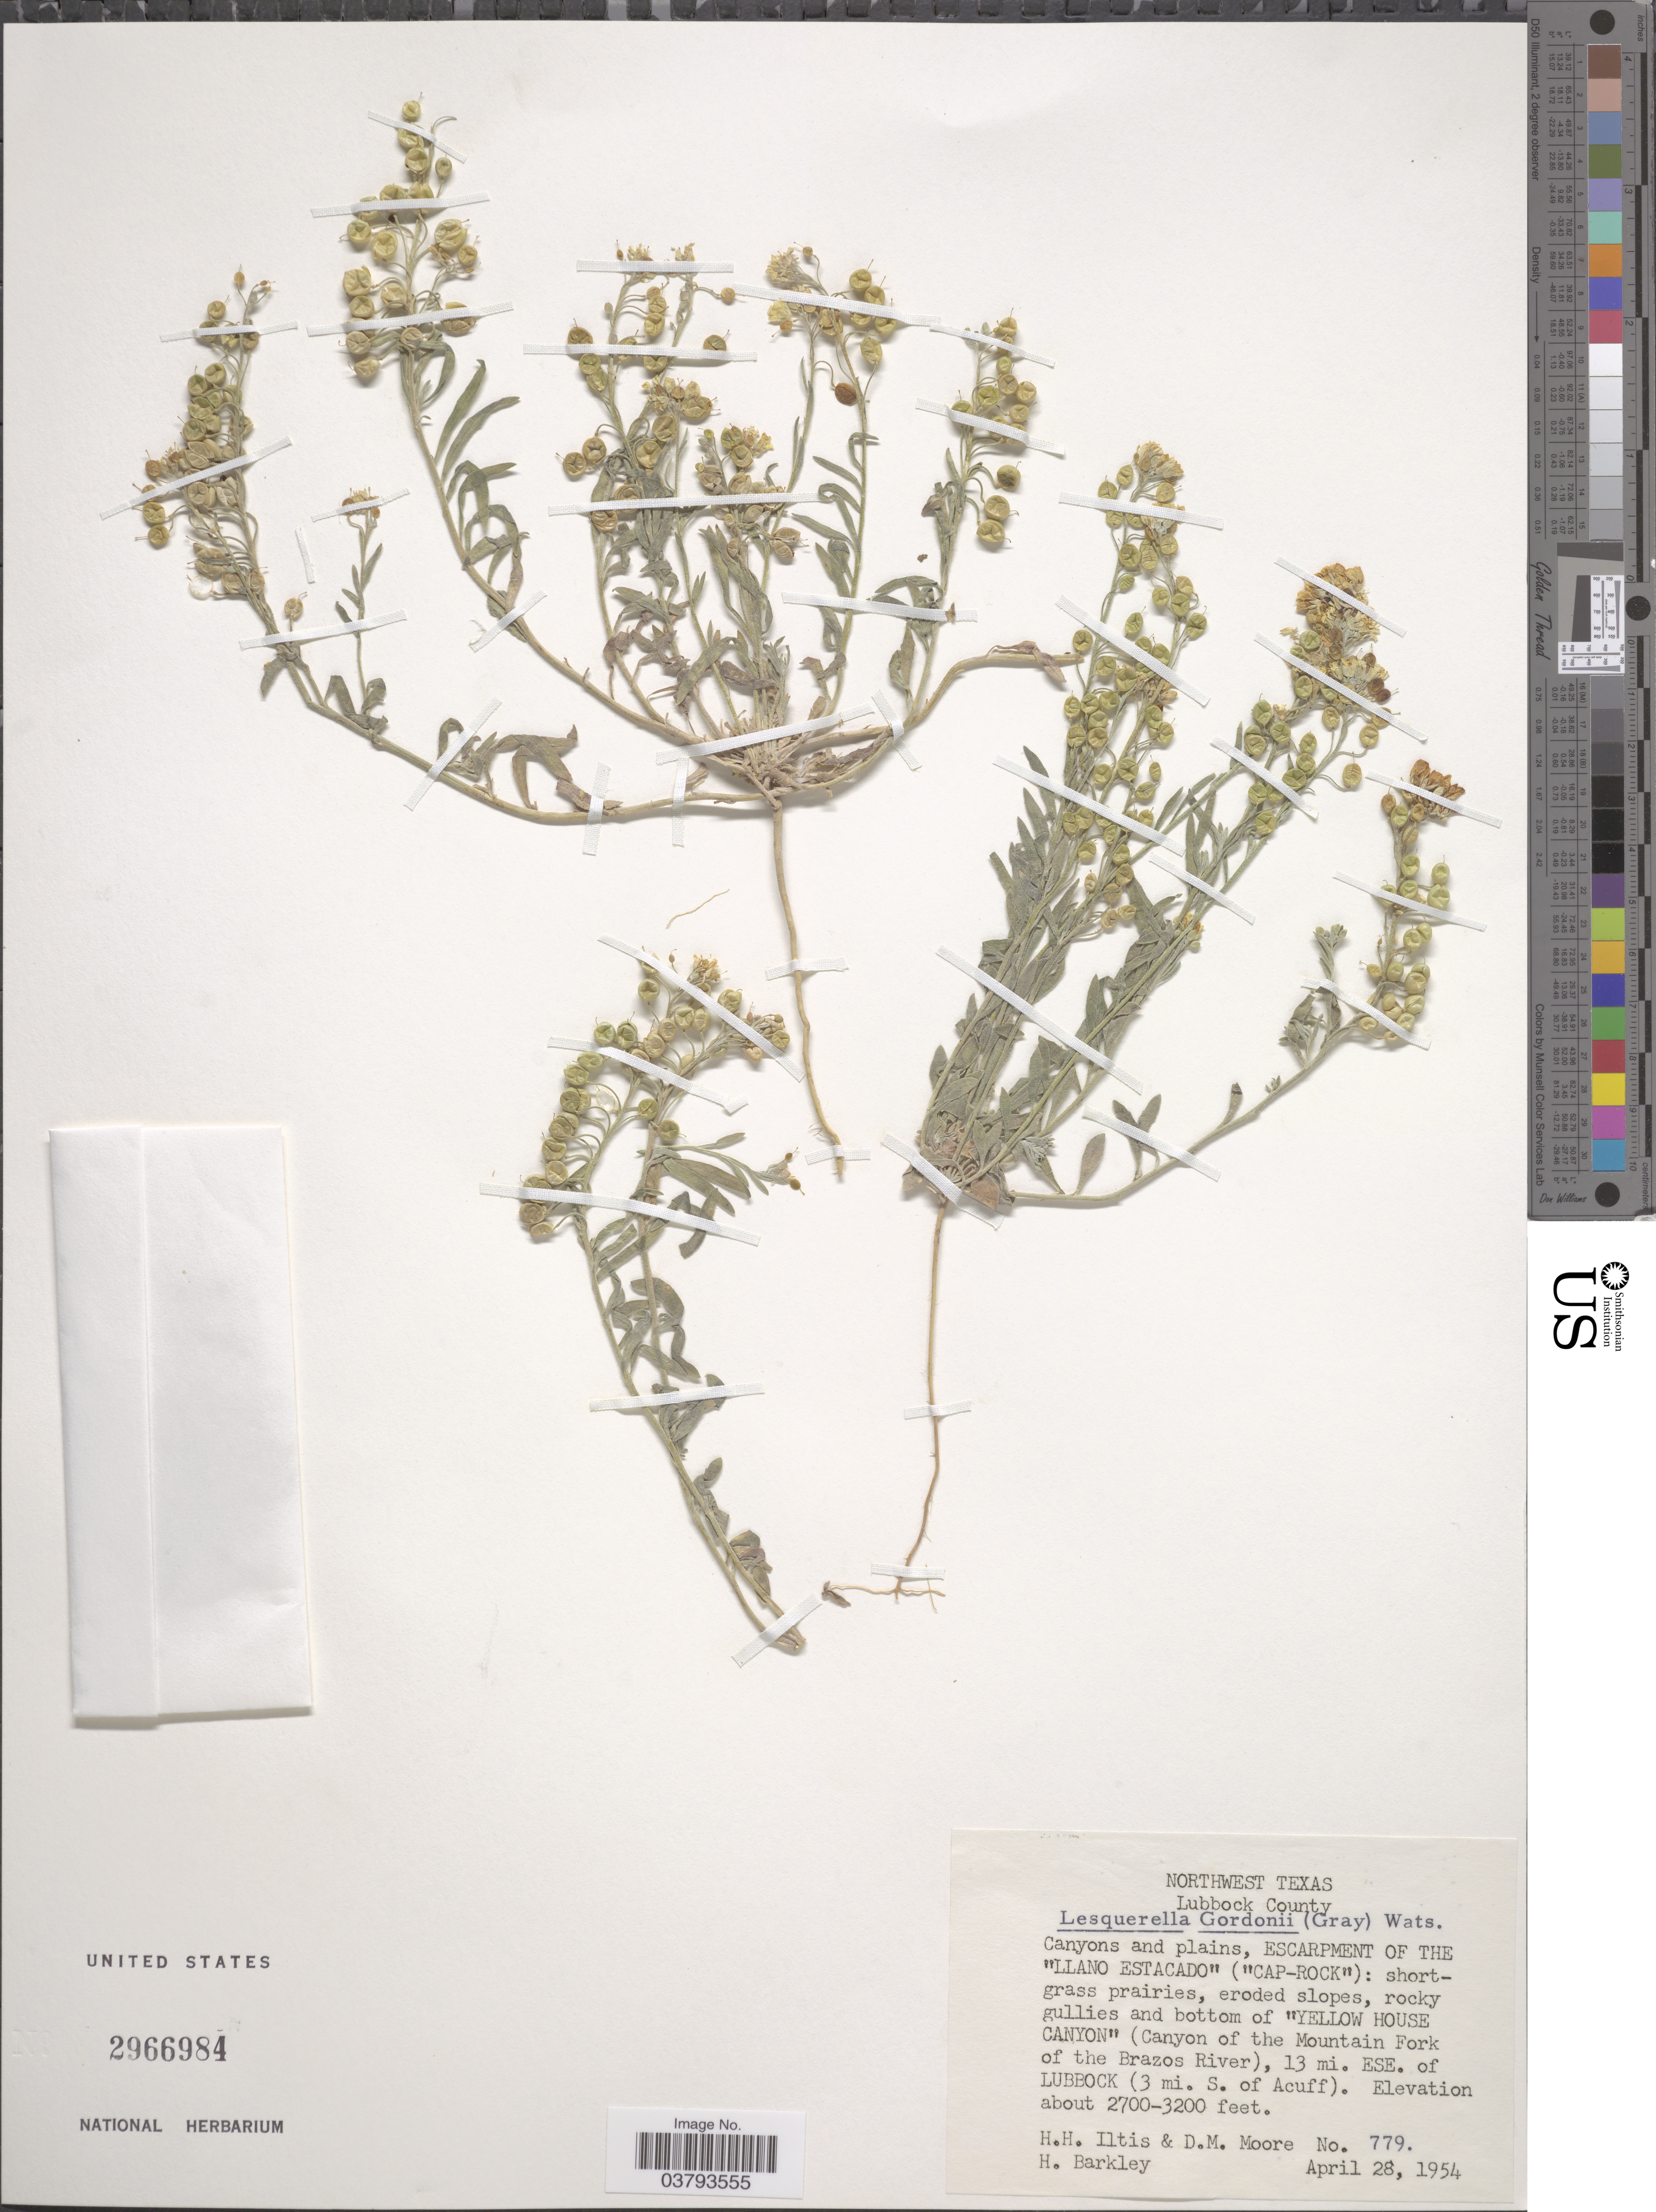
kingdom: Plantae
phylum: Tracheophyta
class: Magnoliopsida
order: Brassicales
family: Brassicaceae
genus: Lesquerella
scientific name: Lesquerella gordonii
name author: (A. Gray) S. Watson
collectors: H. H. Iltis, D. Moore & H. Barkley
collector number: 779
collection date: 1954-04-28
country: United States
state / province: Texas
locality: Northwest Texas. Lubbock County. Canyons and plains, Escarpment of the "Llano Estacado" ("Cap-Rock"). Bottom of "Yellow House Canyon" (Canyon of the Mountain Fork of the Brazos River), 13 mi. ESE. of Lubbock (3 mi. S. of Acuff).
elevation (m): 823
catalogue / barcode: US 2966984